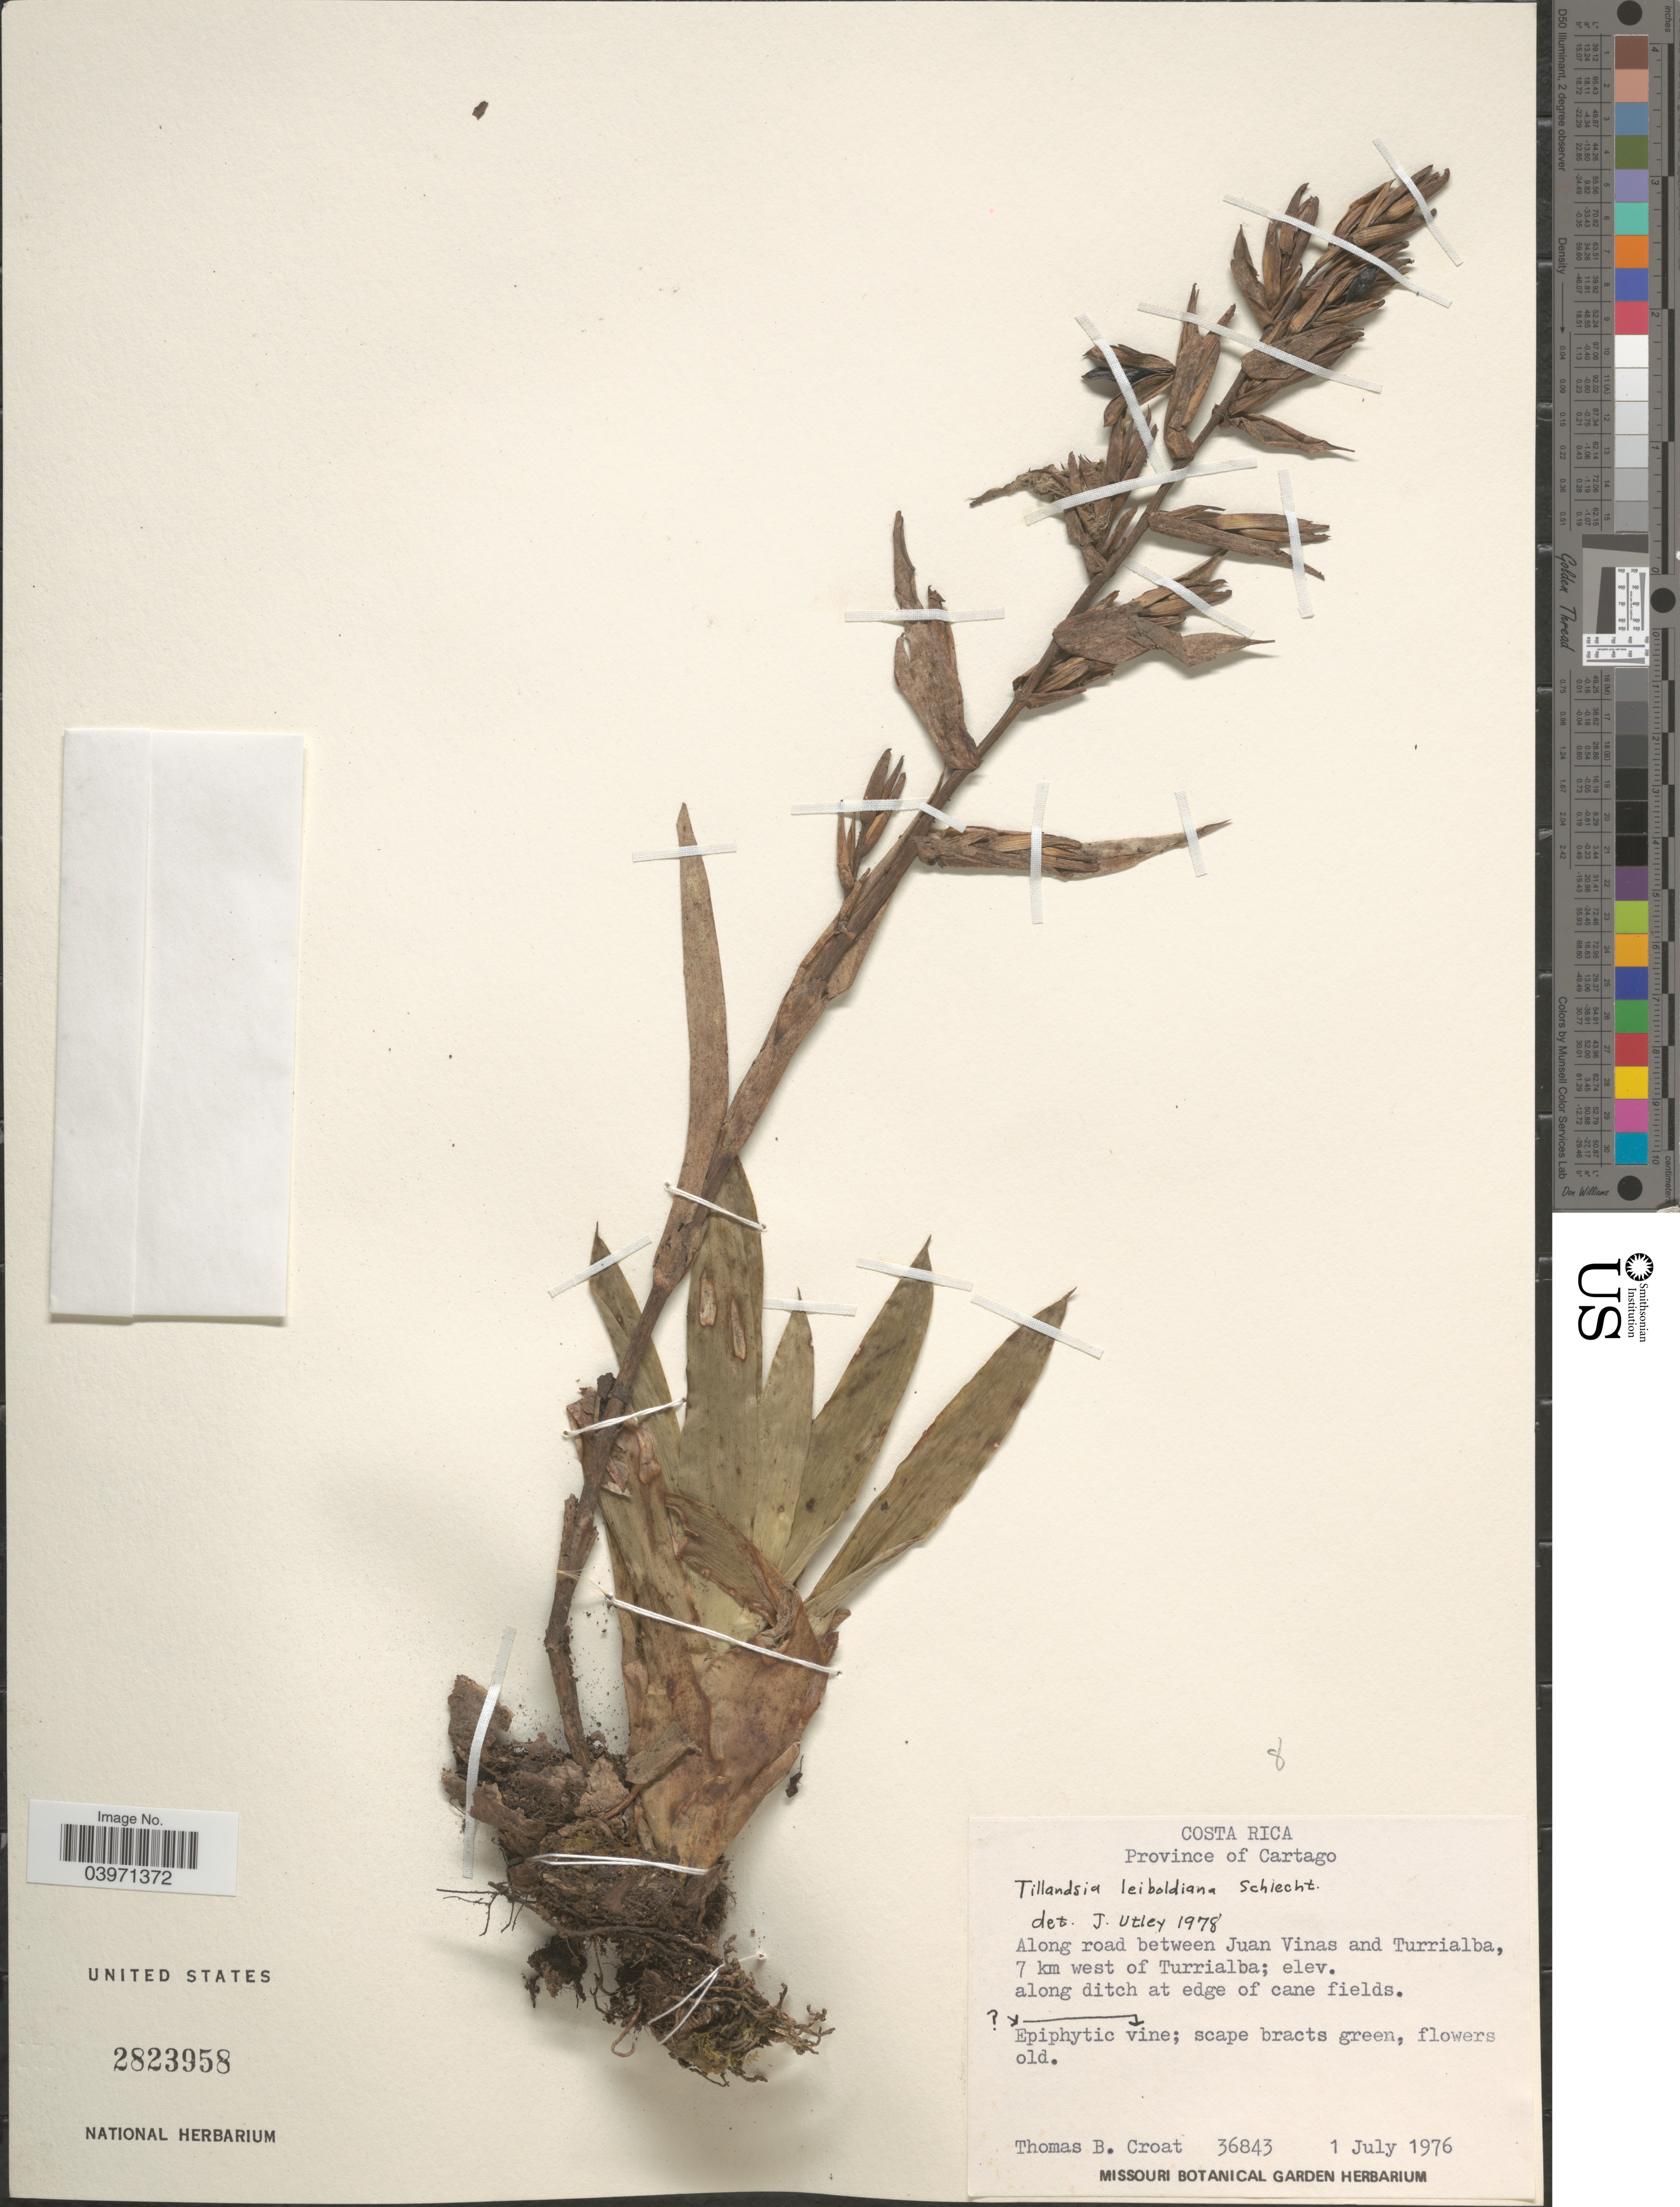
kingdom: Plantae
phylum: Tracheophyta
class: Liliopsida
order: Poales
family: Bromeliaceae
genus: Tillandsia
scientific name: Tillandsia leiboldiana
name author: Schltdl.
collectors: T. B. Croat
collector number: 36843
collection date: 1976-07-01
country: Costa Rica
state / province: Cartago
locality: Along road between Juan Vinas and Turrialba, 7 km west of Turrialba.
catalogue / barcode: US 2823958